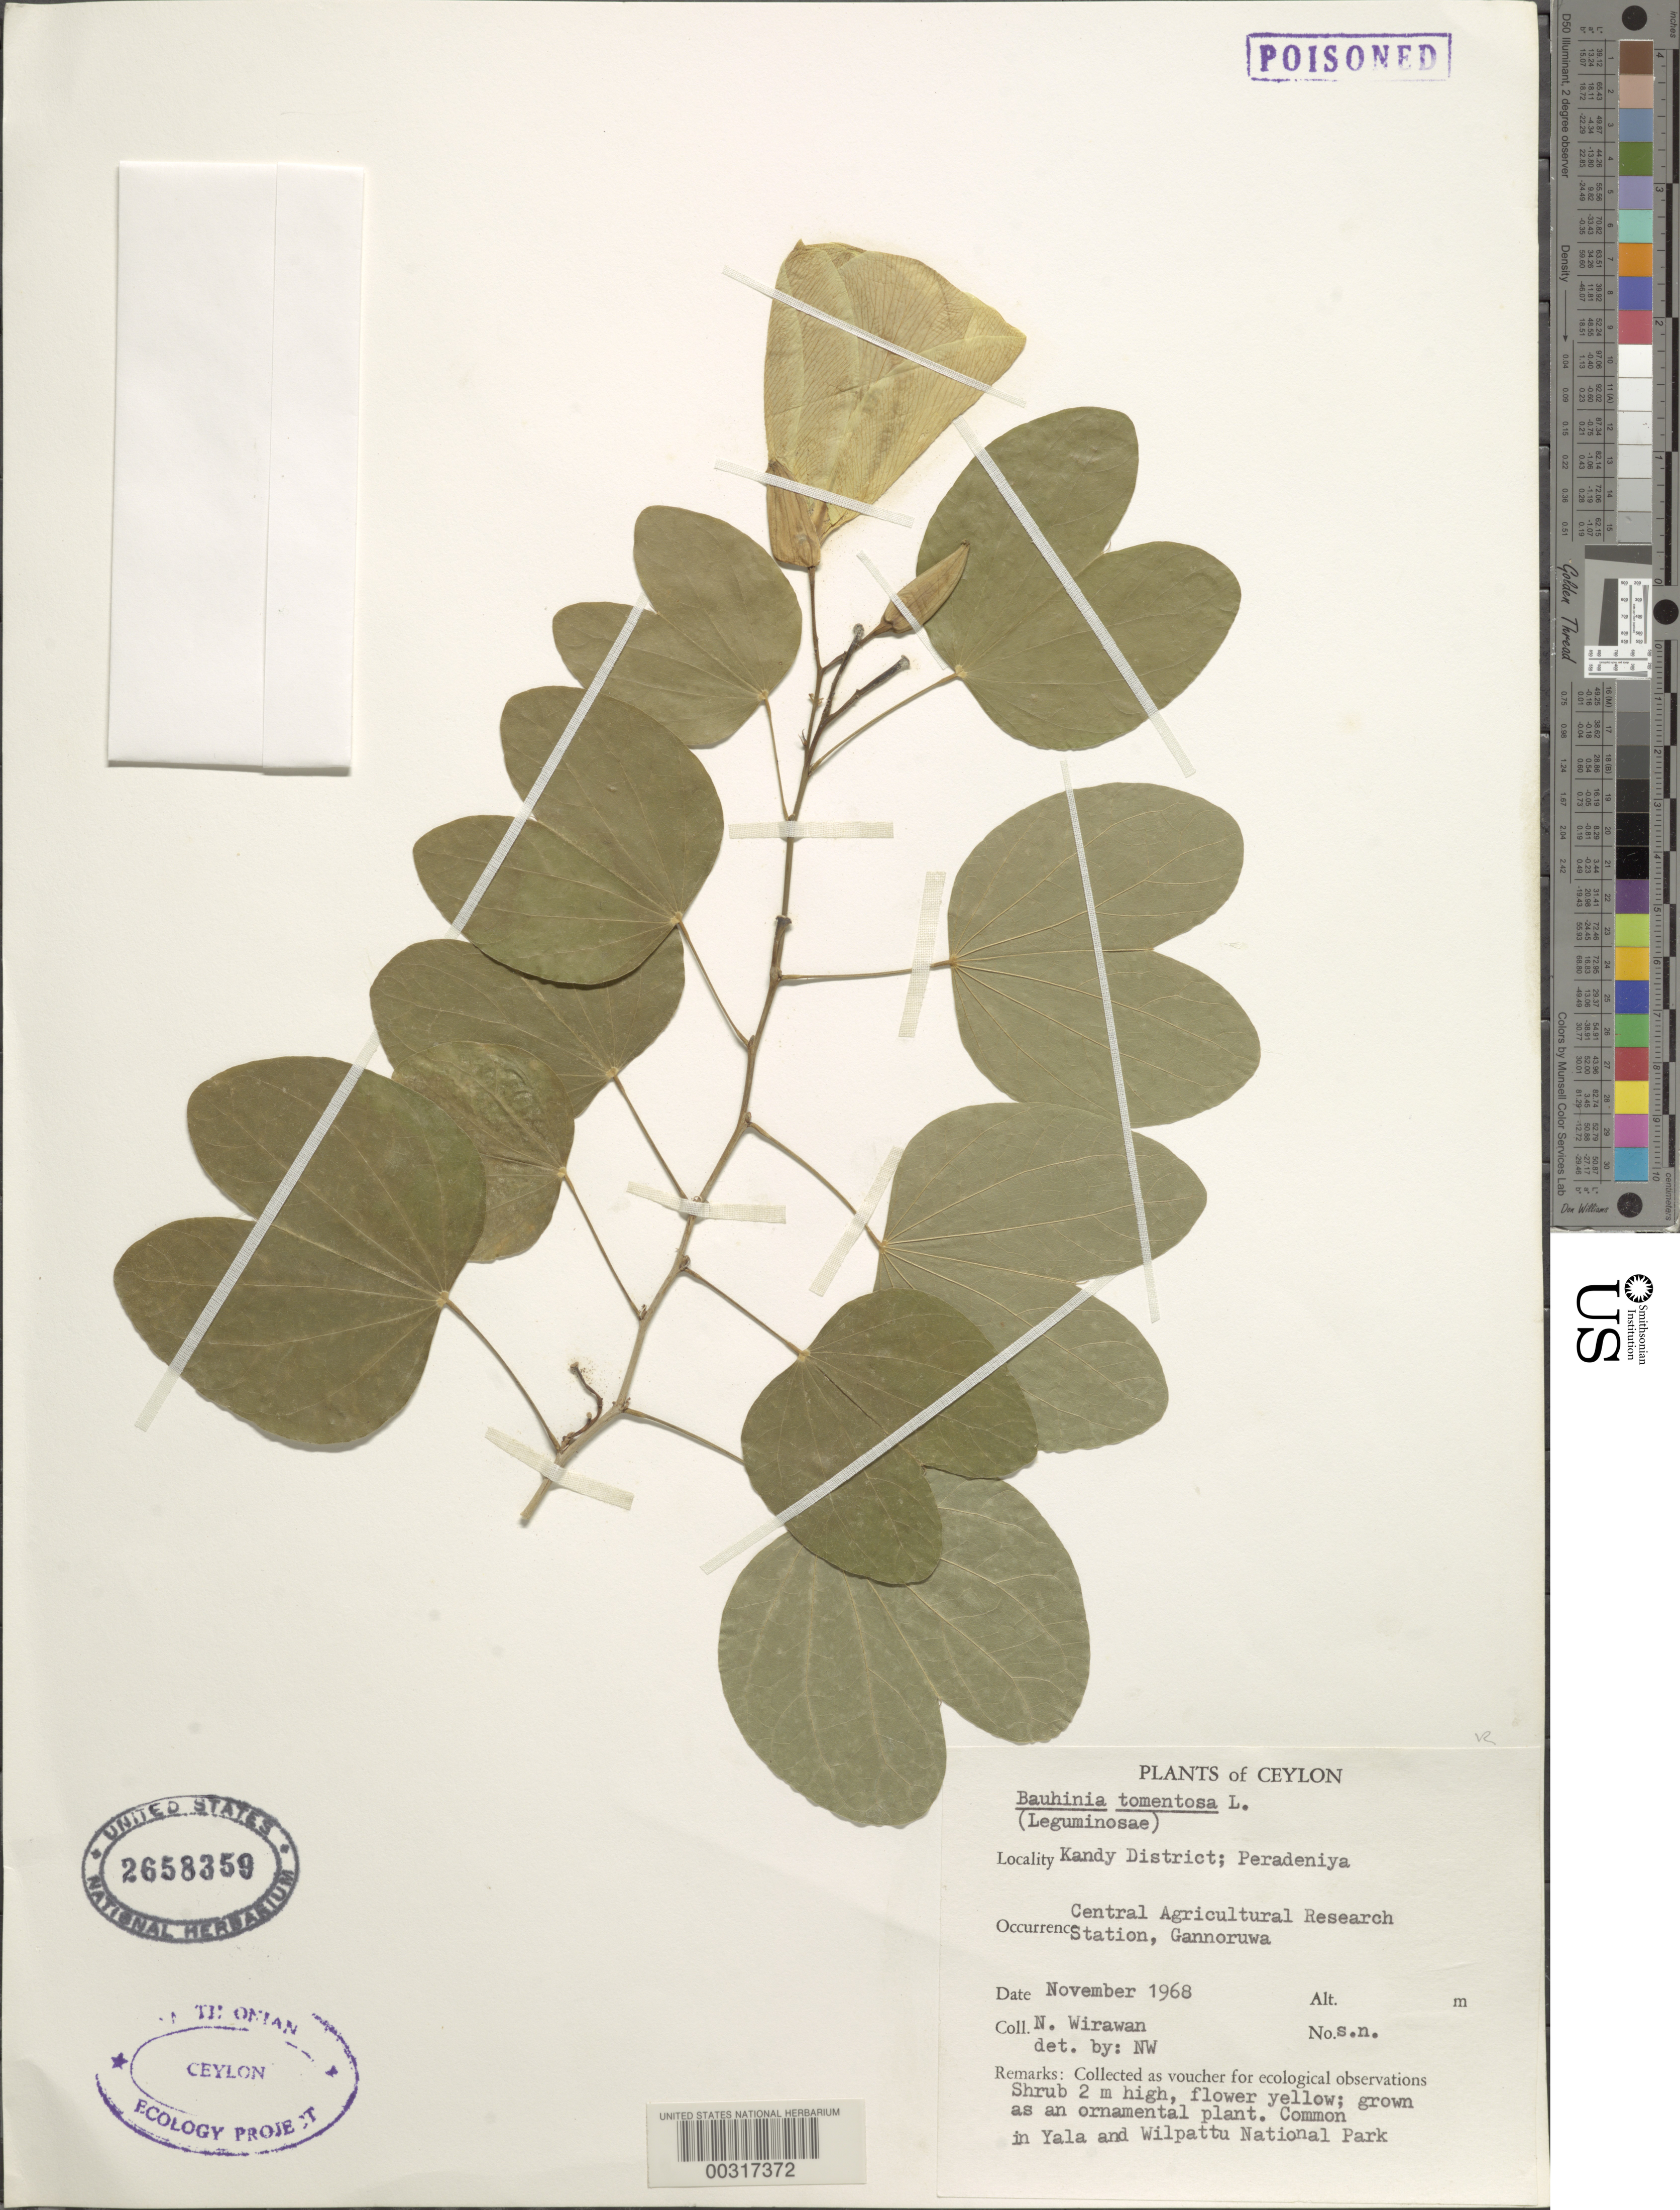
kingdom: Plantae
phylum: Tracheophyta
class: Magnoliopsida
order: Fabales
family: Fabaceae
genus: Bauhinia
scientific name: Bauhinia tomentosa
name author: L.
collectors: N. Wirawan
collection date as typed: Nov 1968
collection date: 1968-11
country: Sri Lanka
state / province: Central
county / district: Kandy Dist.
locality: Central agricultural research station, gannoruwa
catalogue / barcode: US 2658359